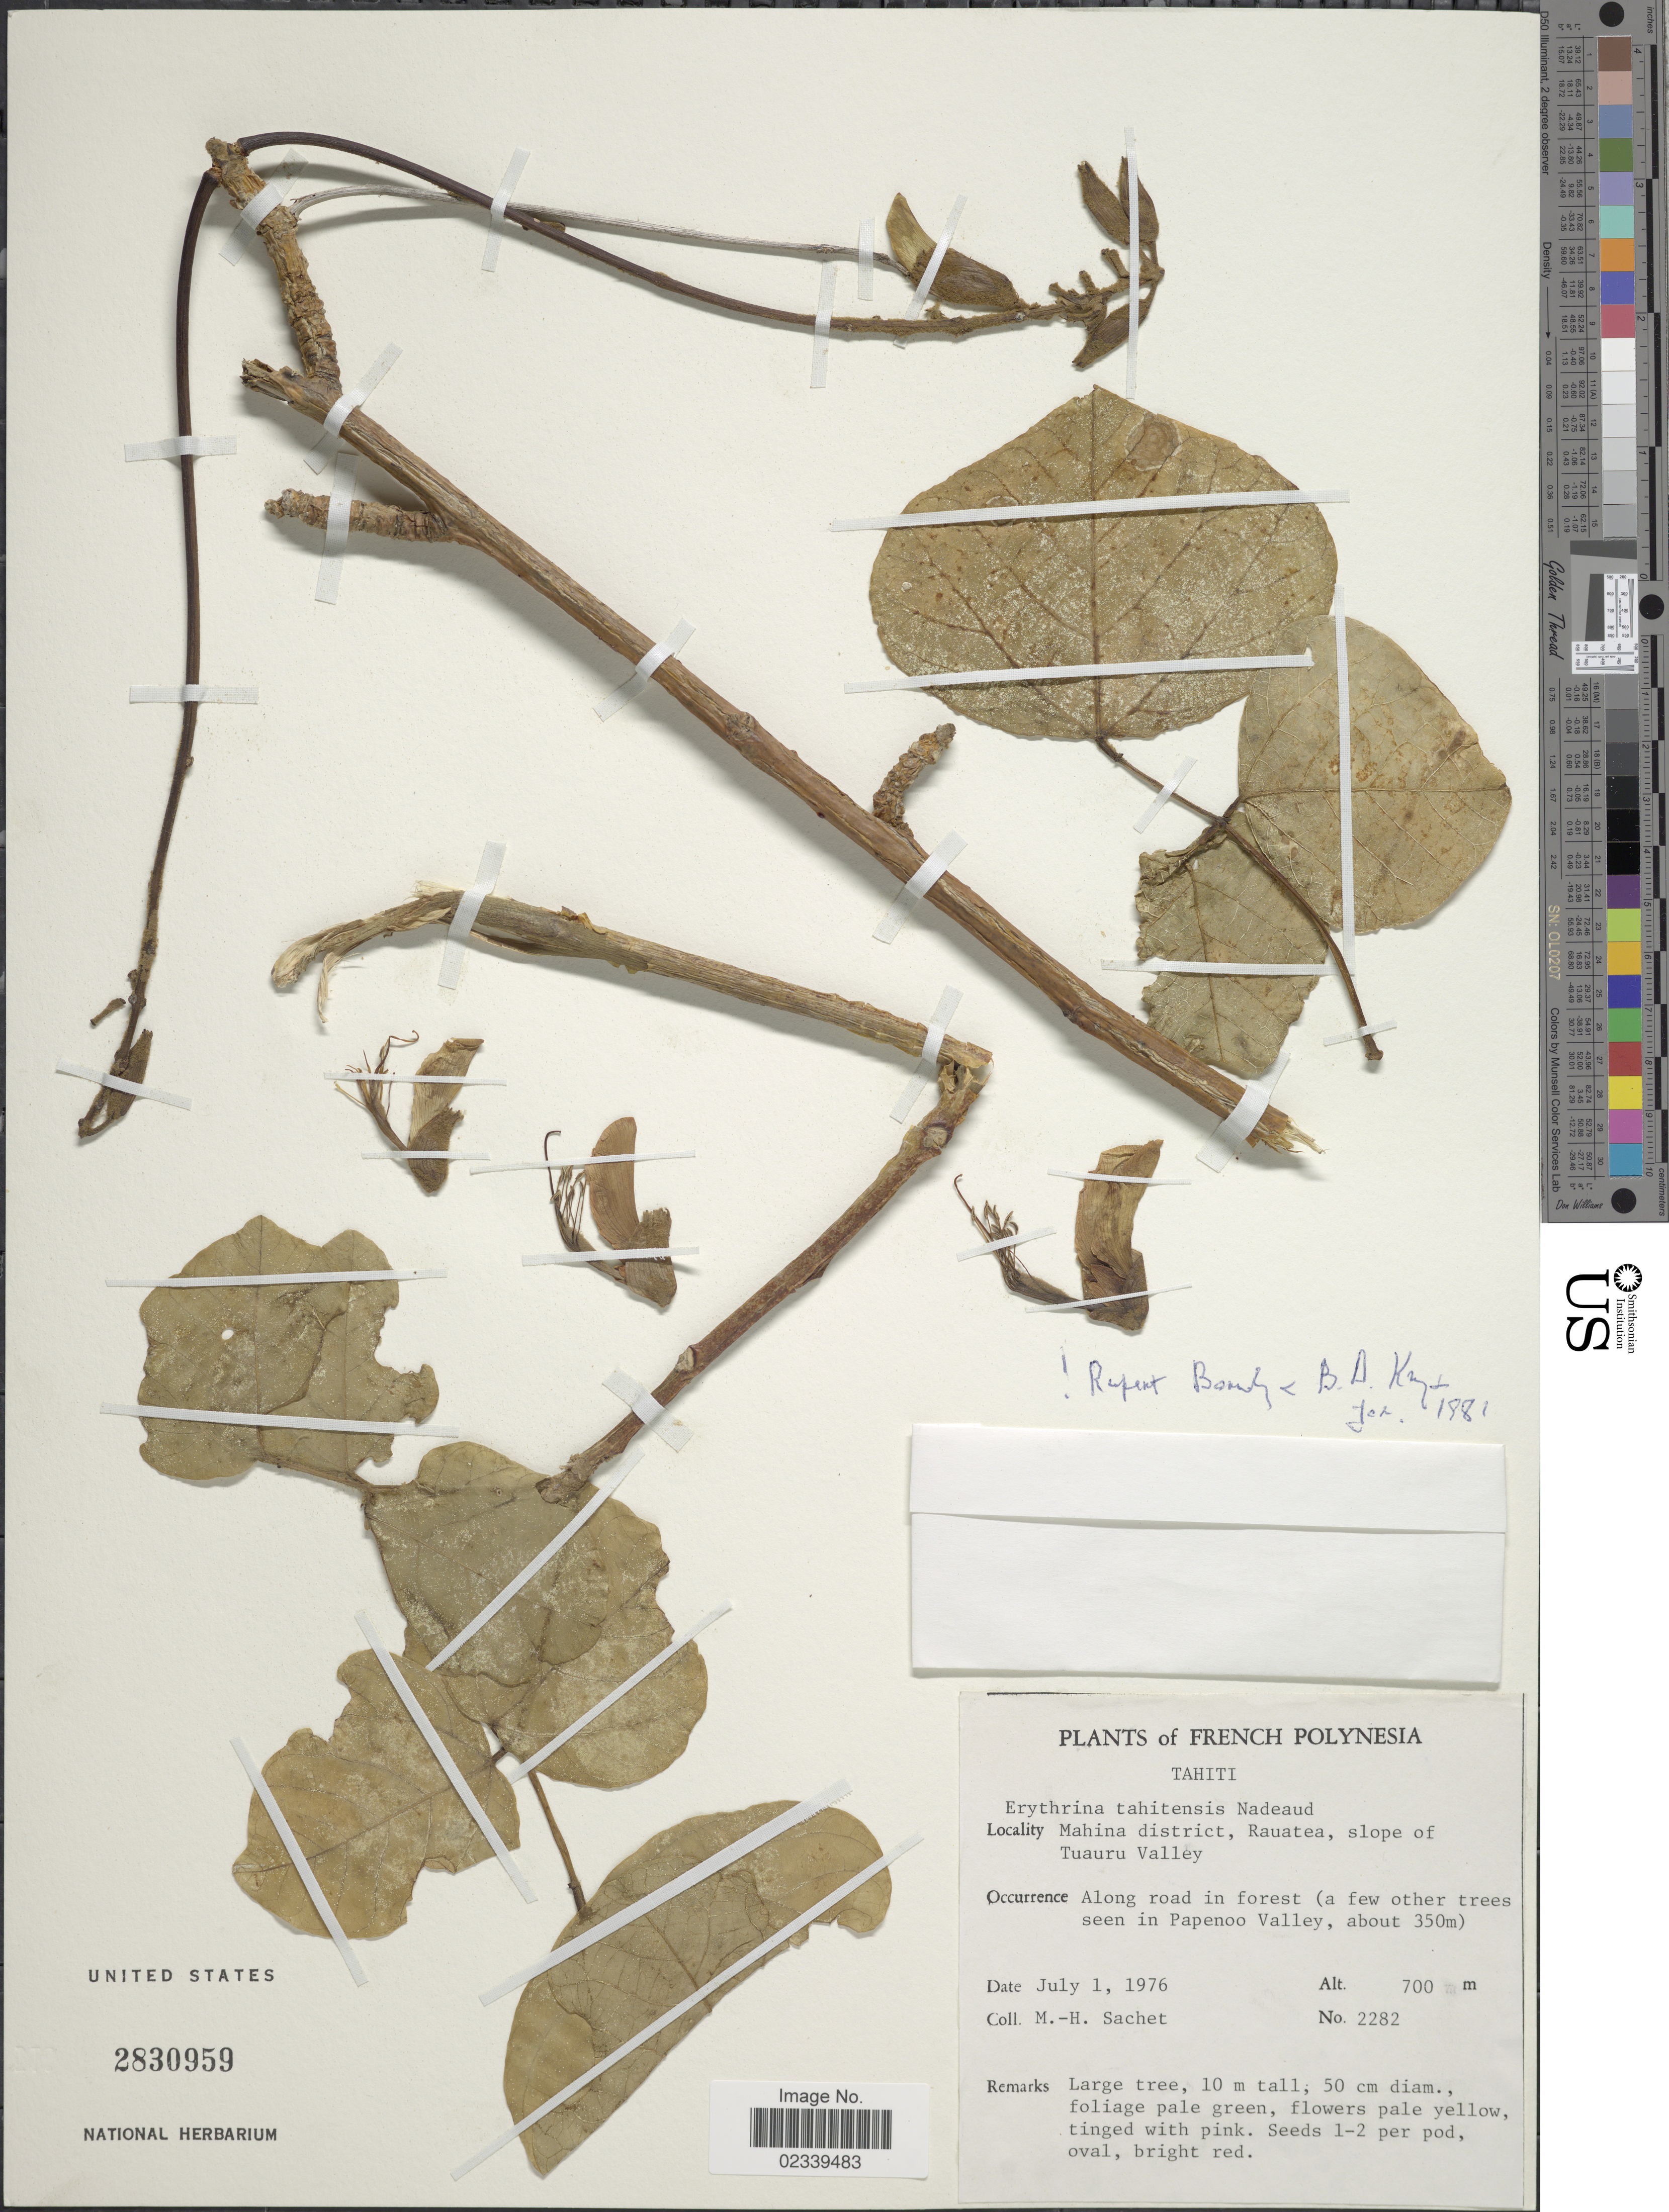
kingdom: Plantae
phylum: Tracheophyta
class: Magnoliopsida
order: Fabales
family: Fabaceae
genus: Erythrina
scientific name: Erythrina tahitensis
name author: Nadeaud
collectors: M.-H. Sachet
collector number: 2282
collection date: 1976-07-01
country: French Polynesia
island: Tahiti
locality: Tahiti, Mahina district, Rauatea, slope of Tuauru Valley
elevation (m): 700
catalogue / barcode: US 2830959